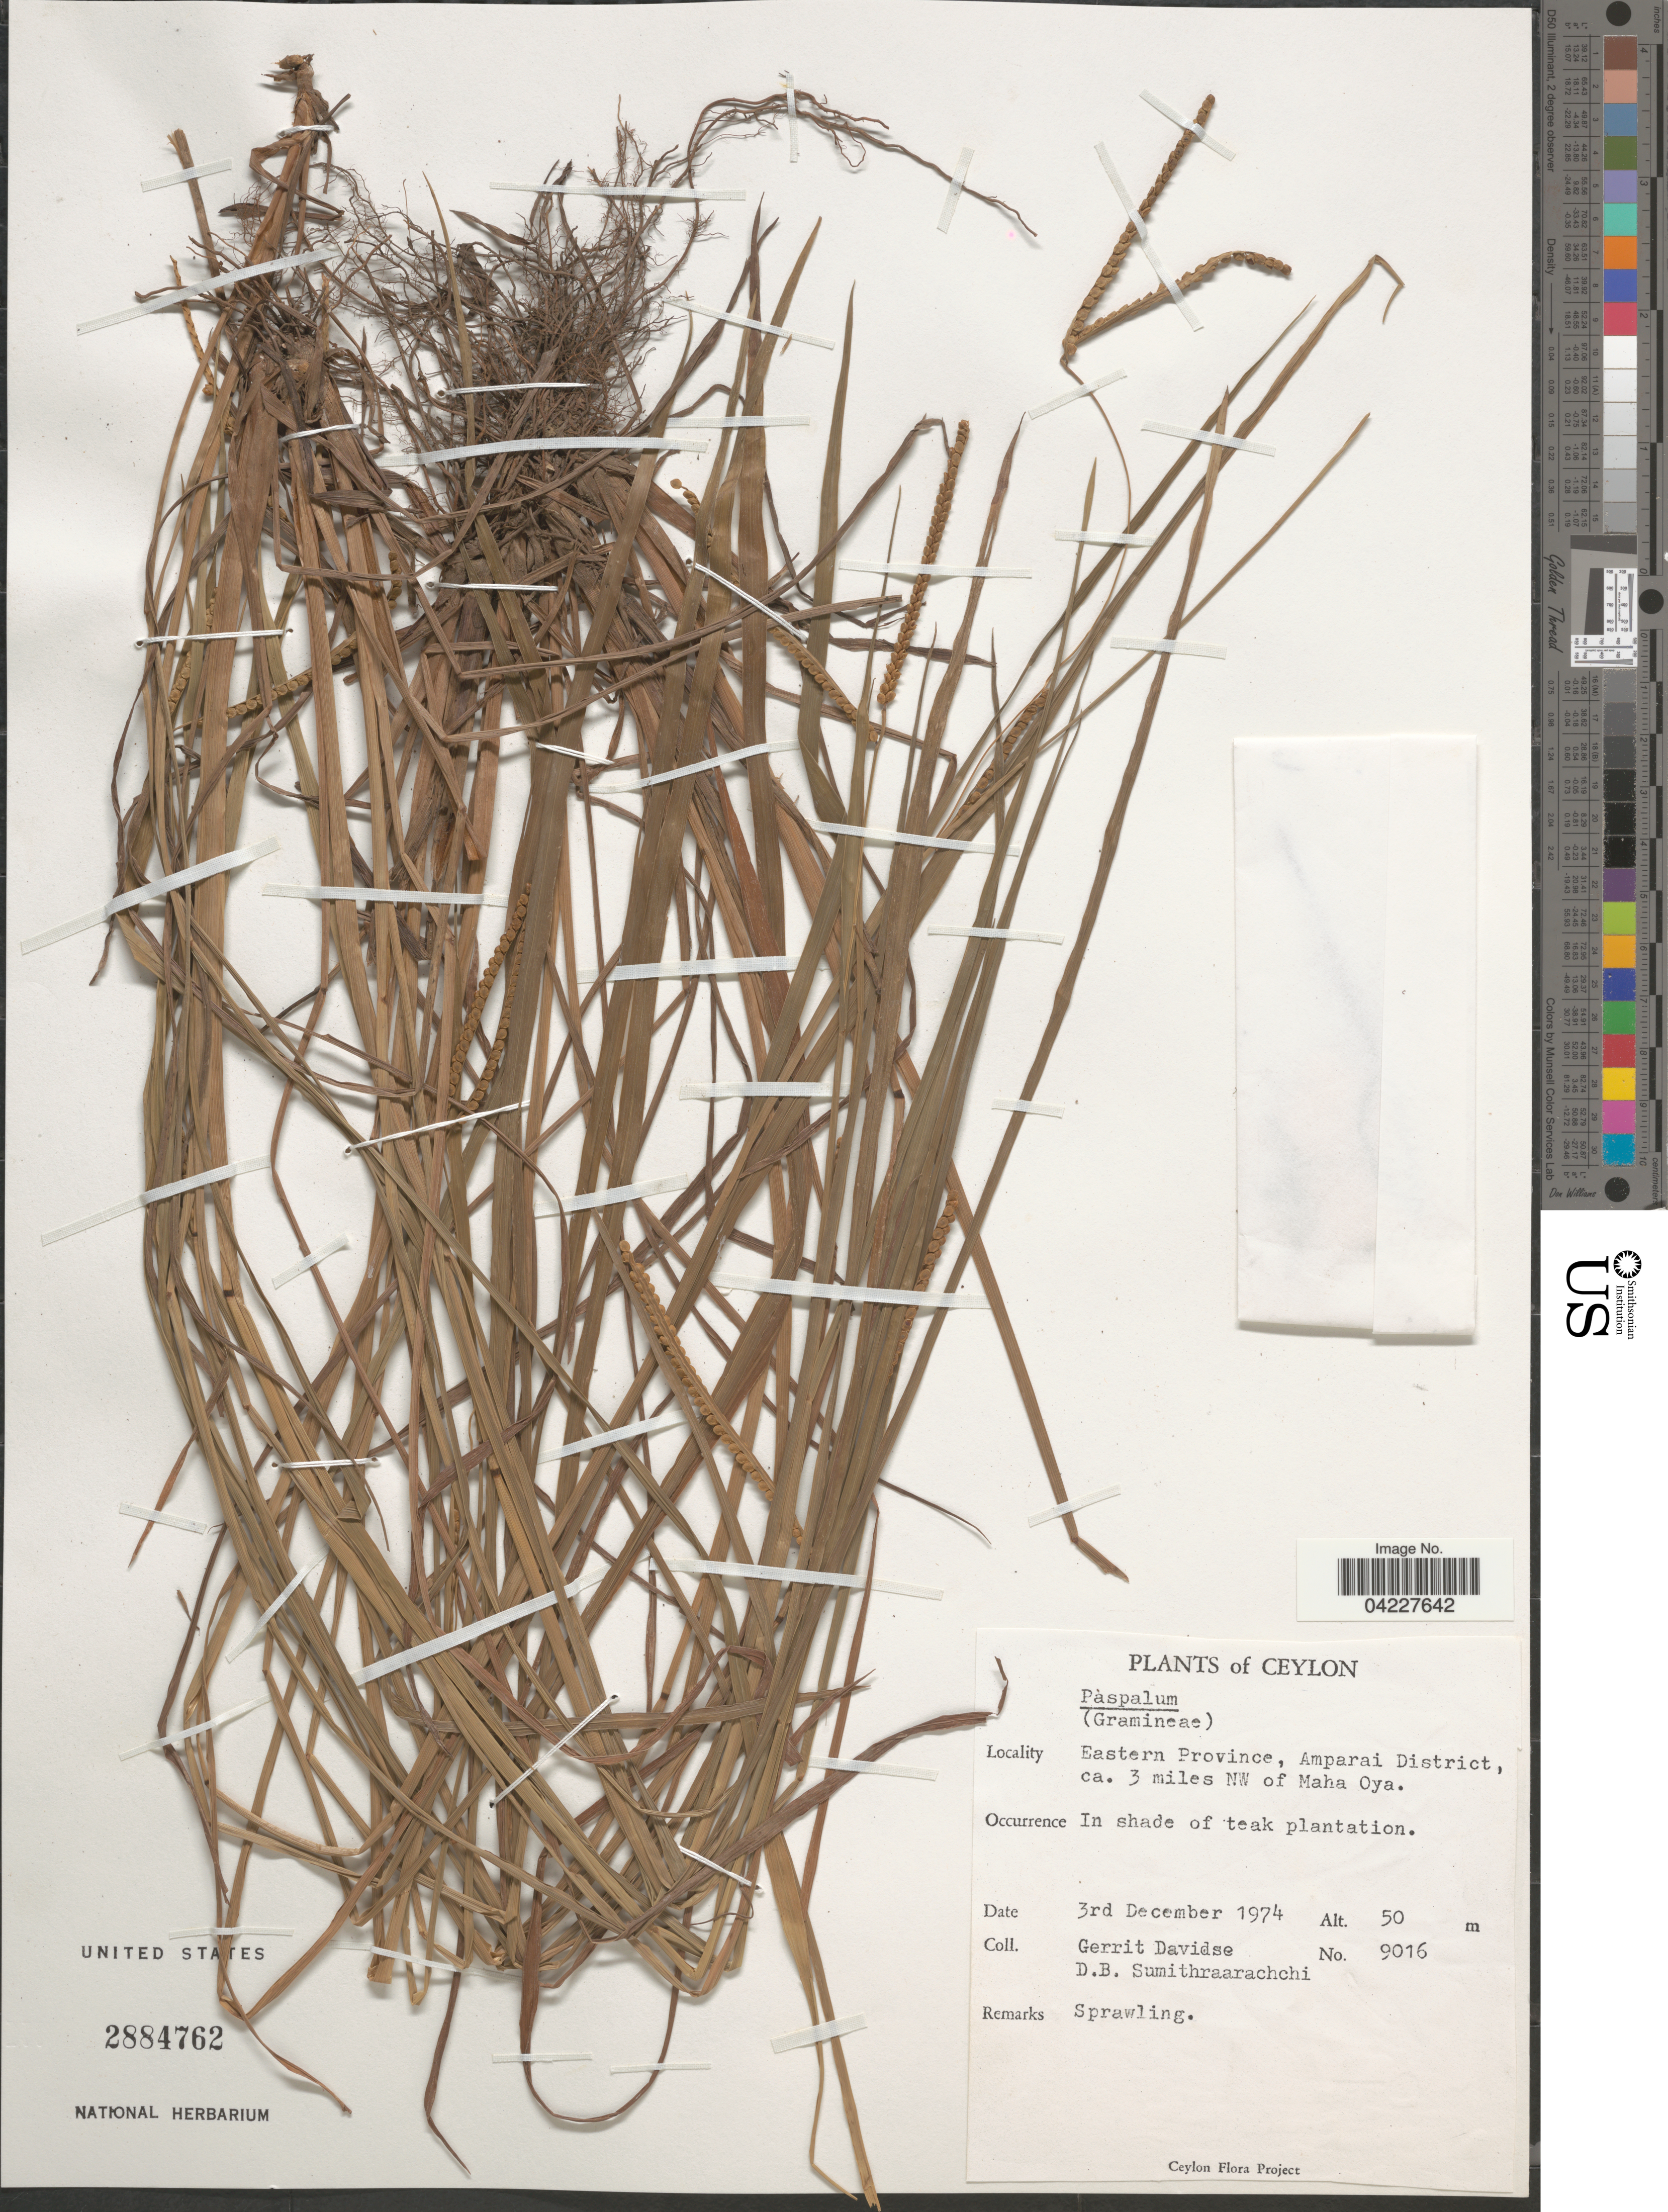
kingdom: Plantae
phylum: Tracheophyta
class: Liliopsida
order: Poales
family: Poaceae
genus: Paspalum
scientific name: Paspalum sp.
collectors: G. Davidse & D. B. Sumithraarachchi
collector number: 9016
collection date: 1974-12-03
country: Sri Lanka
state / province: Eastern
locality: Ceylon. Amparai District, ca. 3 miles NW of Maha Oya.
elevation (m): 50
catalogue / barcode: US 2884762